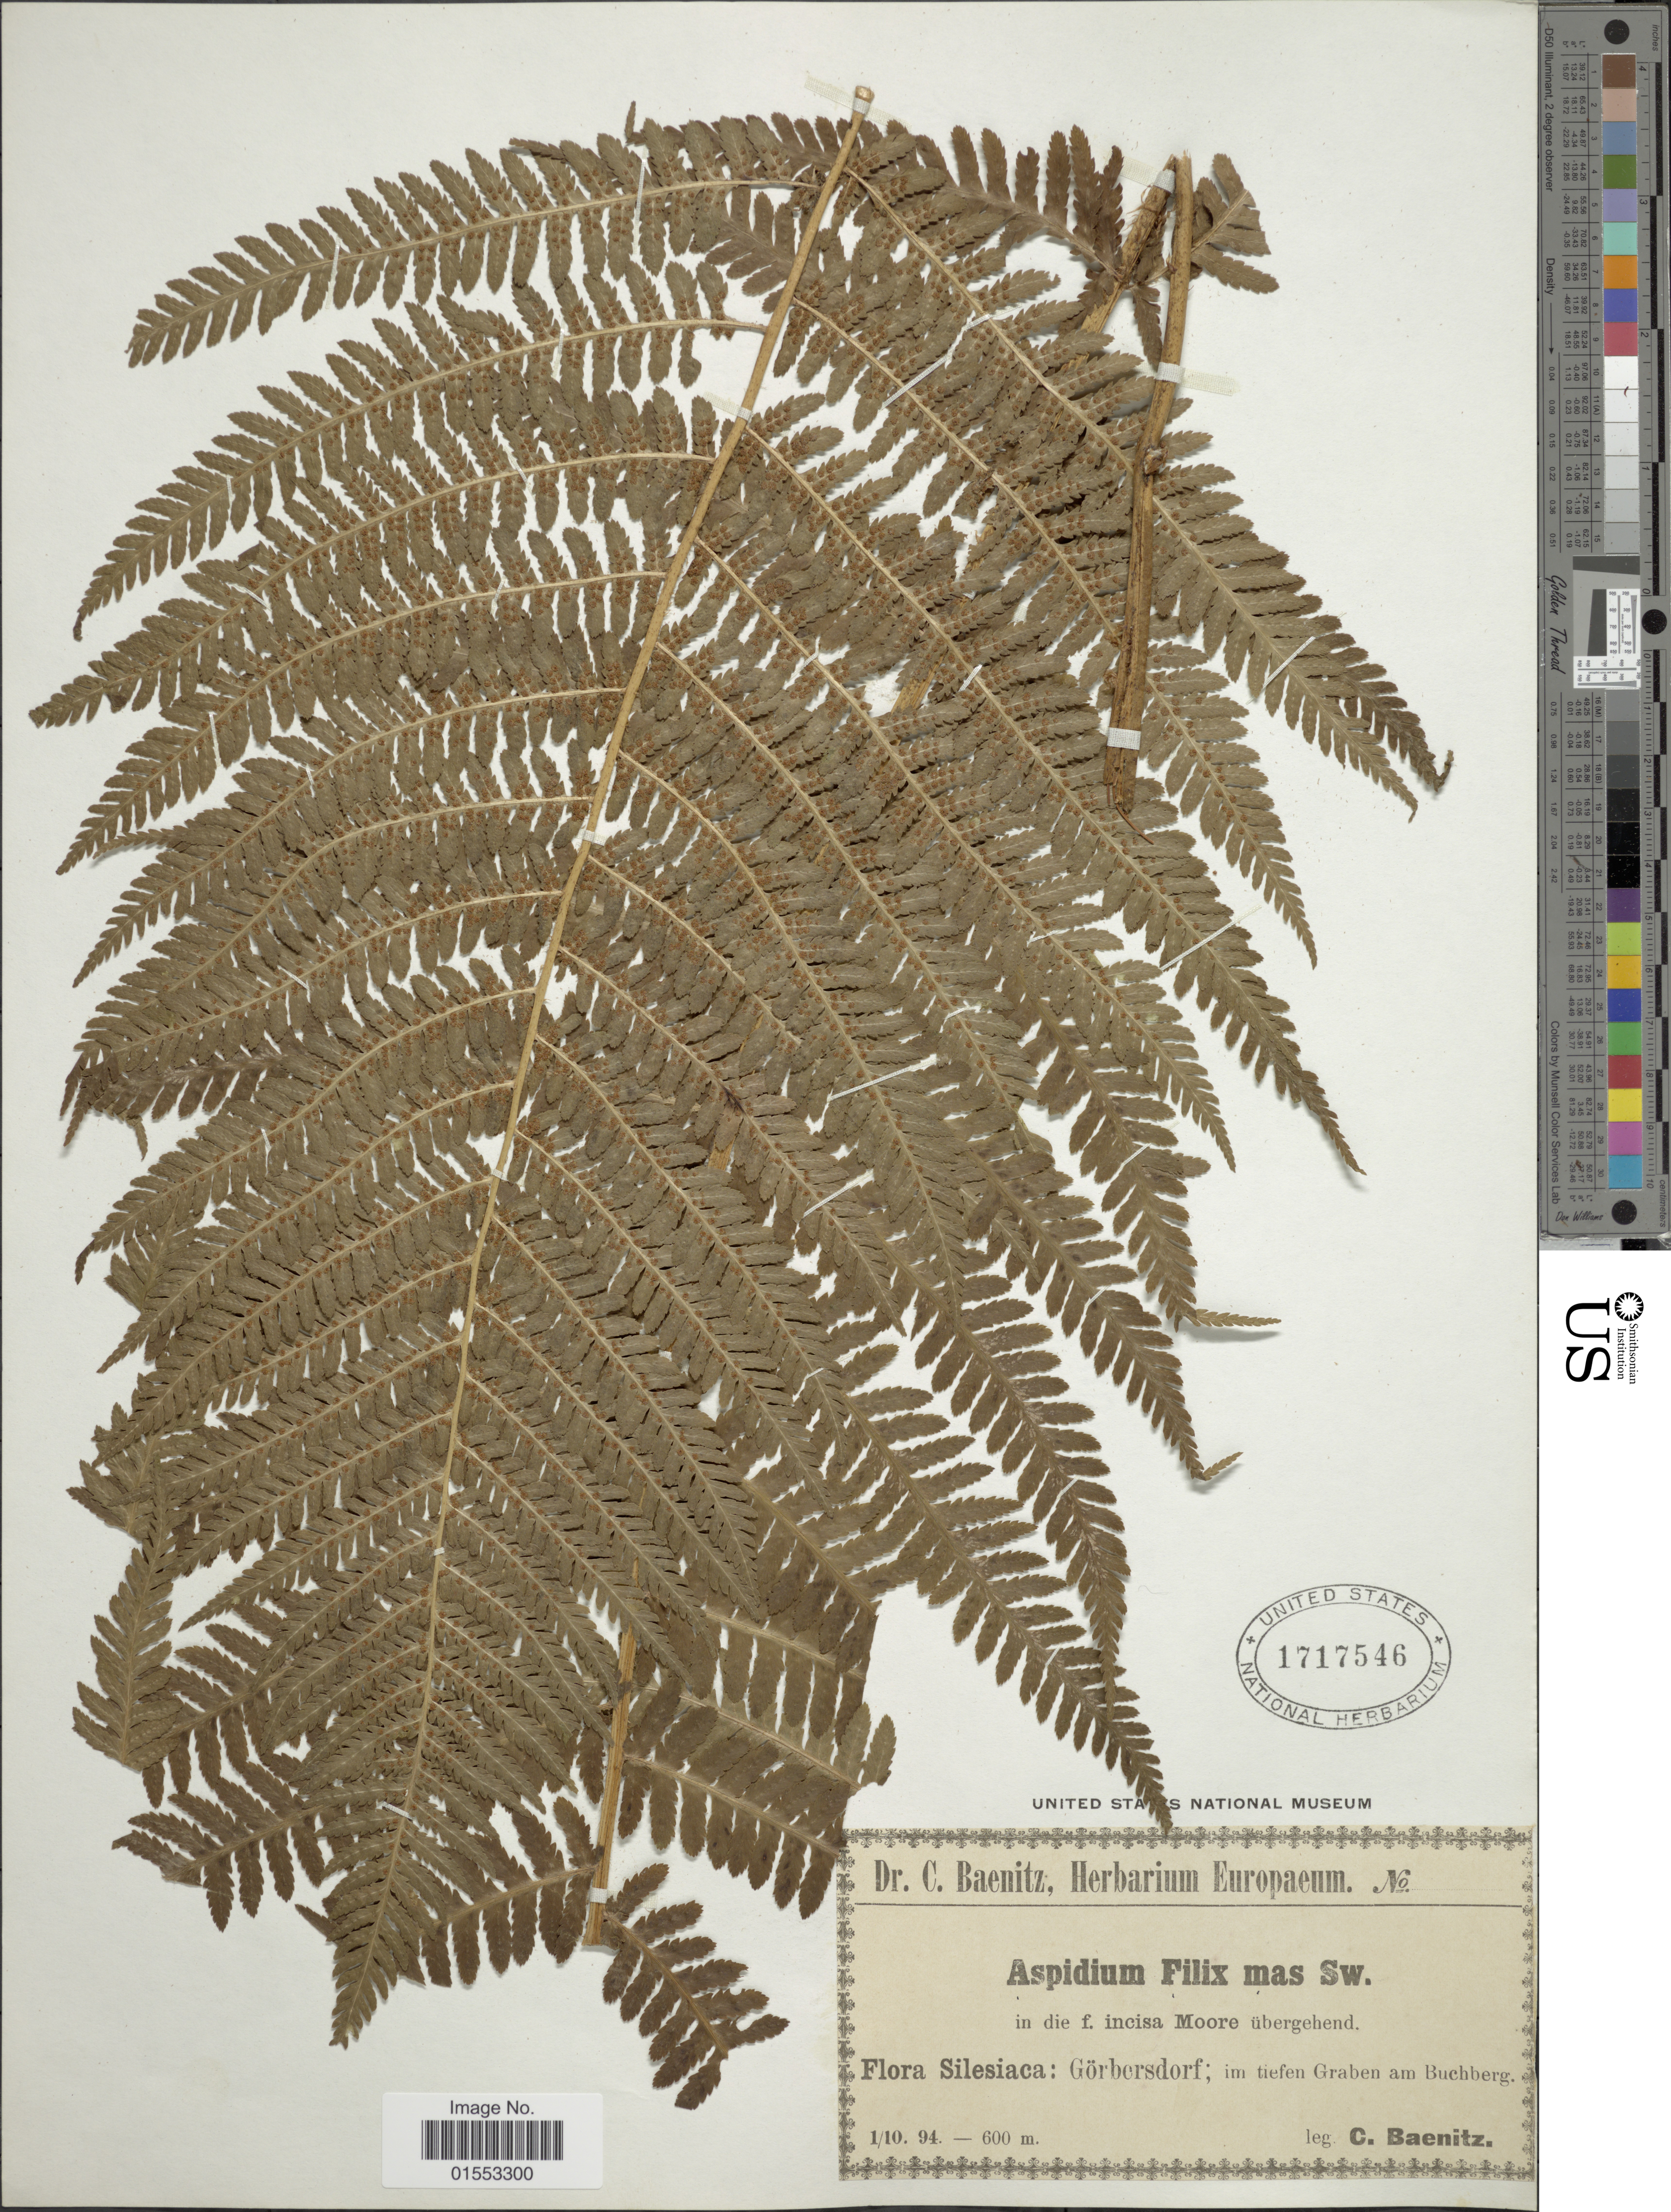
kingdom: Plantae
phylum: Tracheophyta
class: Polypodiopsida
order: Polypodiales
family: Dryopteridaceae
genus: Dryopteris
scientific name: Dryopteris filix-mas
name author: (L.) Schott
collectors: C. G. Baenitz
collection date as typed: Transcribed d/m/y: 1/10/94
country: Poland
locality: Silesiaca: Gorbersdorf; im tiefen Graben am Buchberg.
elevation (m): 600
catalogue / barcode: US 1717546